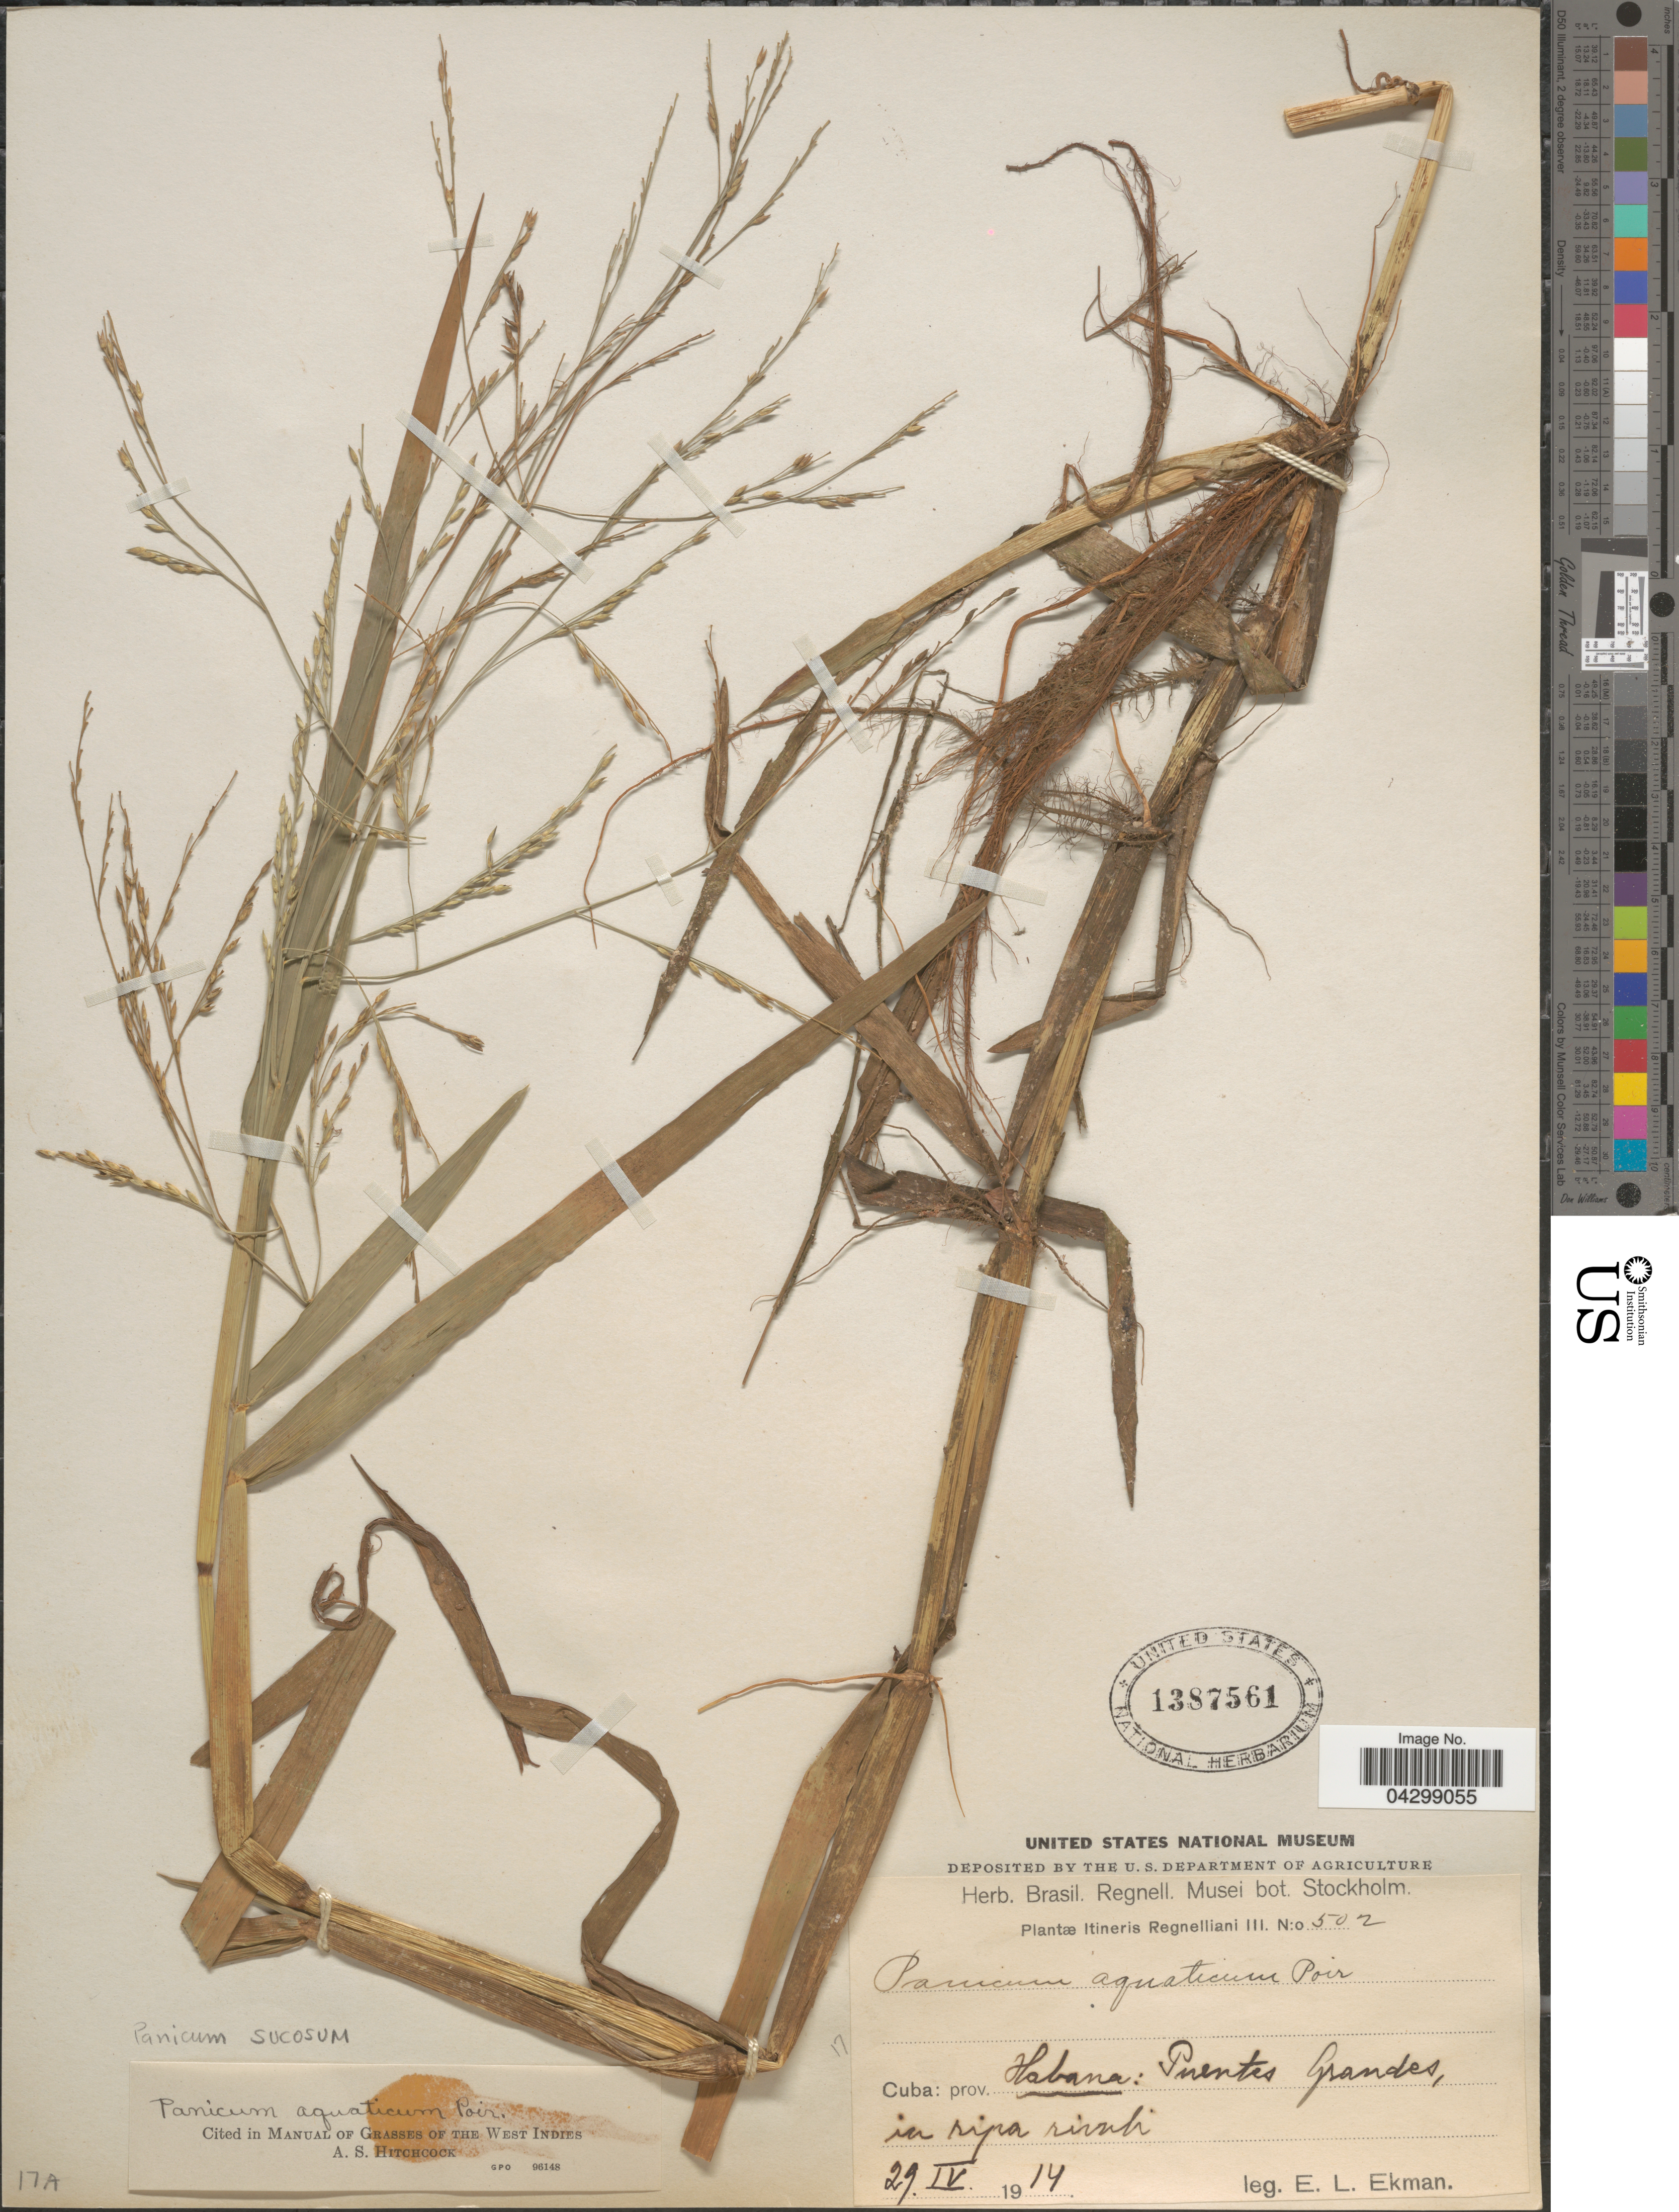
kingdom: Plantae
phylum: Tracheophyta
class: Liliopsida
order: Poales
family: Poaceae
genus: Panicum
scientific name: Panicum aquaticum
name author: Poir.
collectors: E. L. Ekman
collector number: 502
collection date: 1914-04-29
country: Cuba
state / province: La Habana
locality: Itineris Regnelliani III. Puentes Grandes, in ripa rivuli.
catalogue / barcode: US 1387561